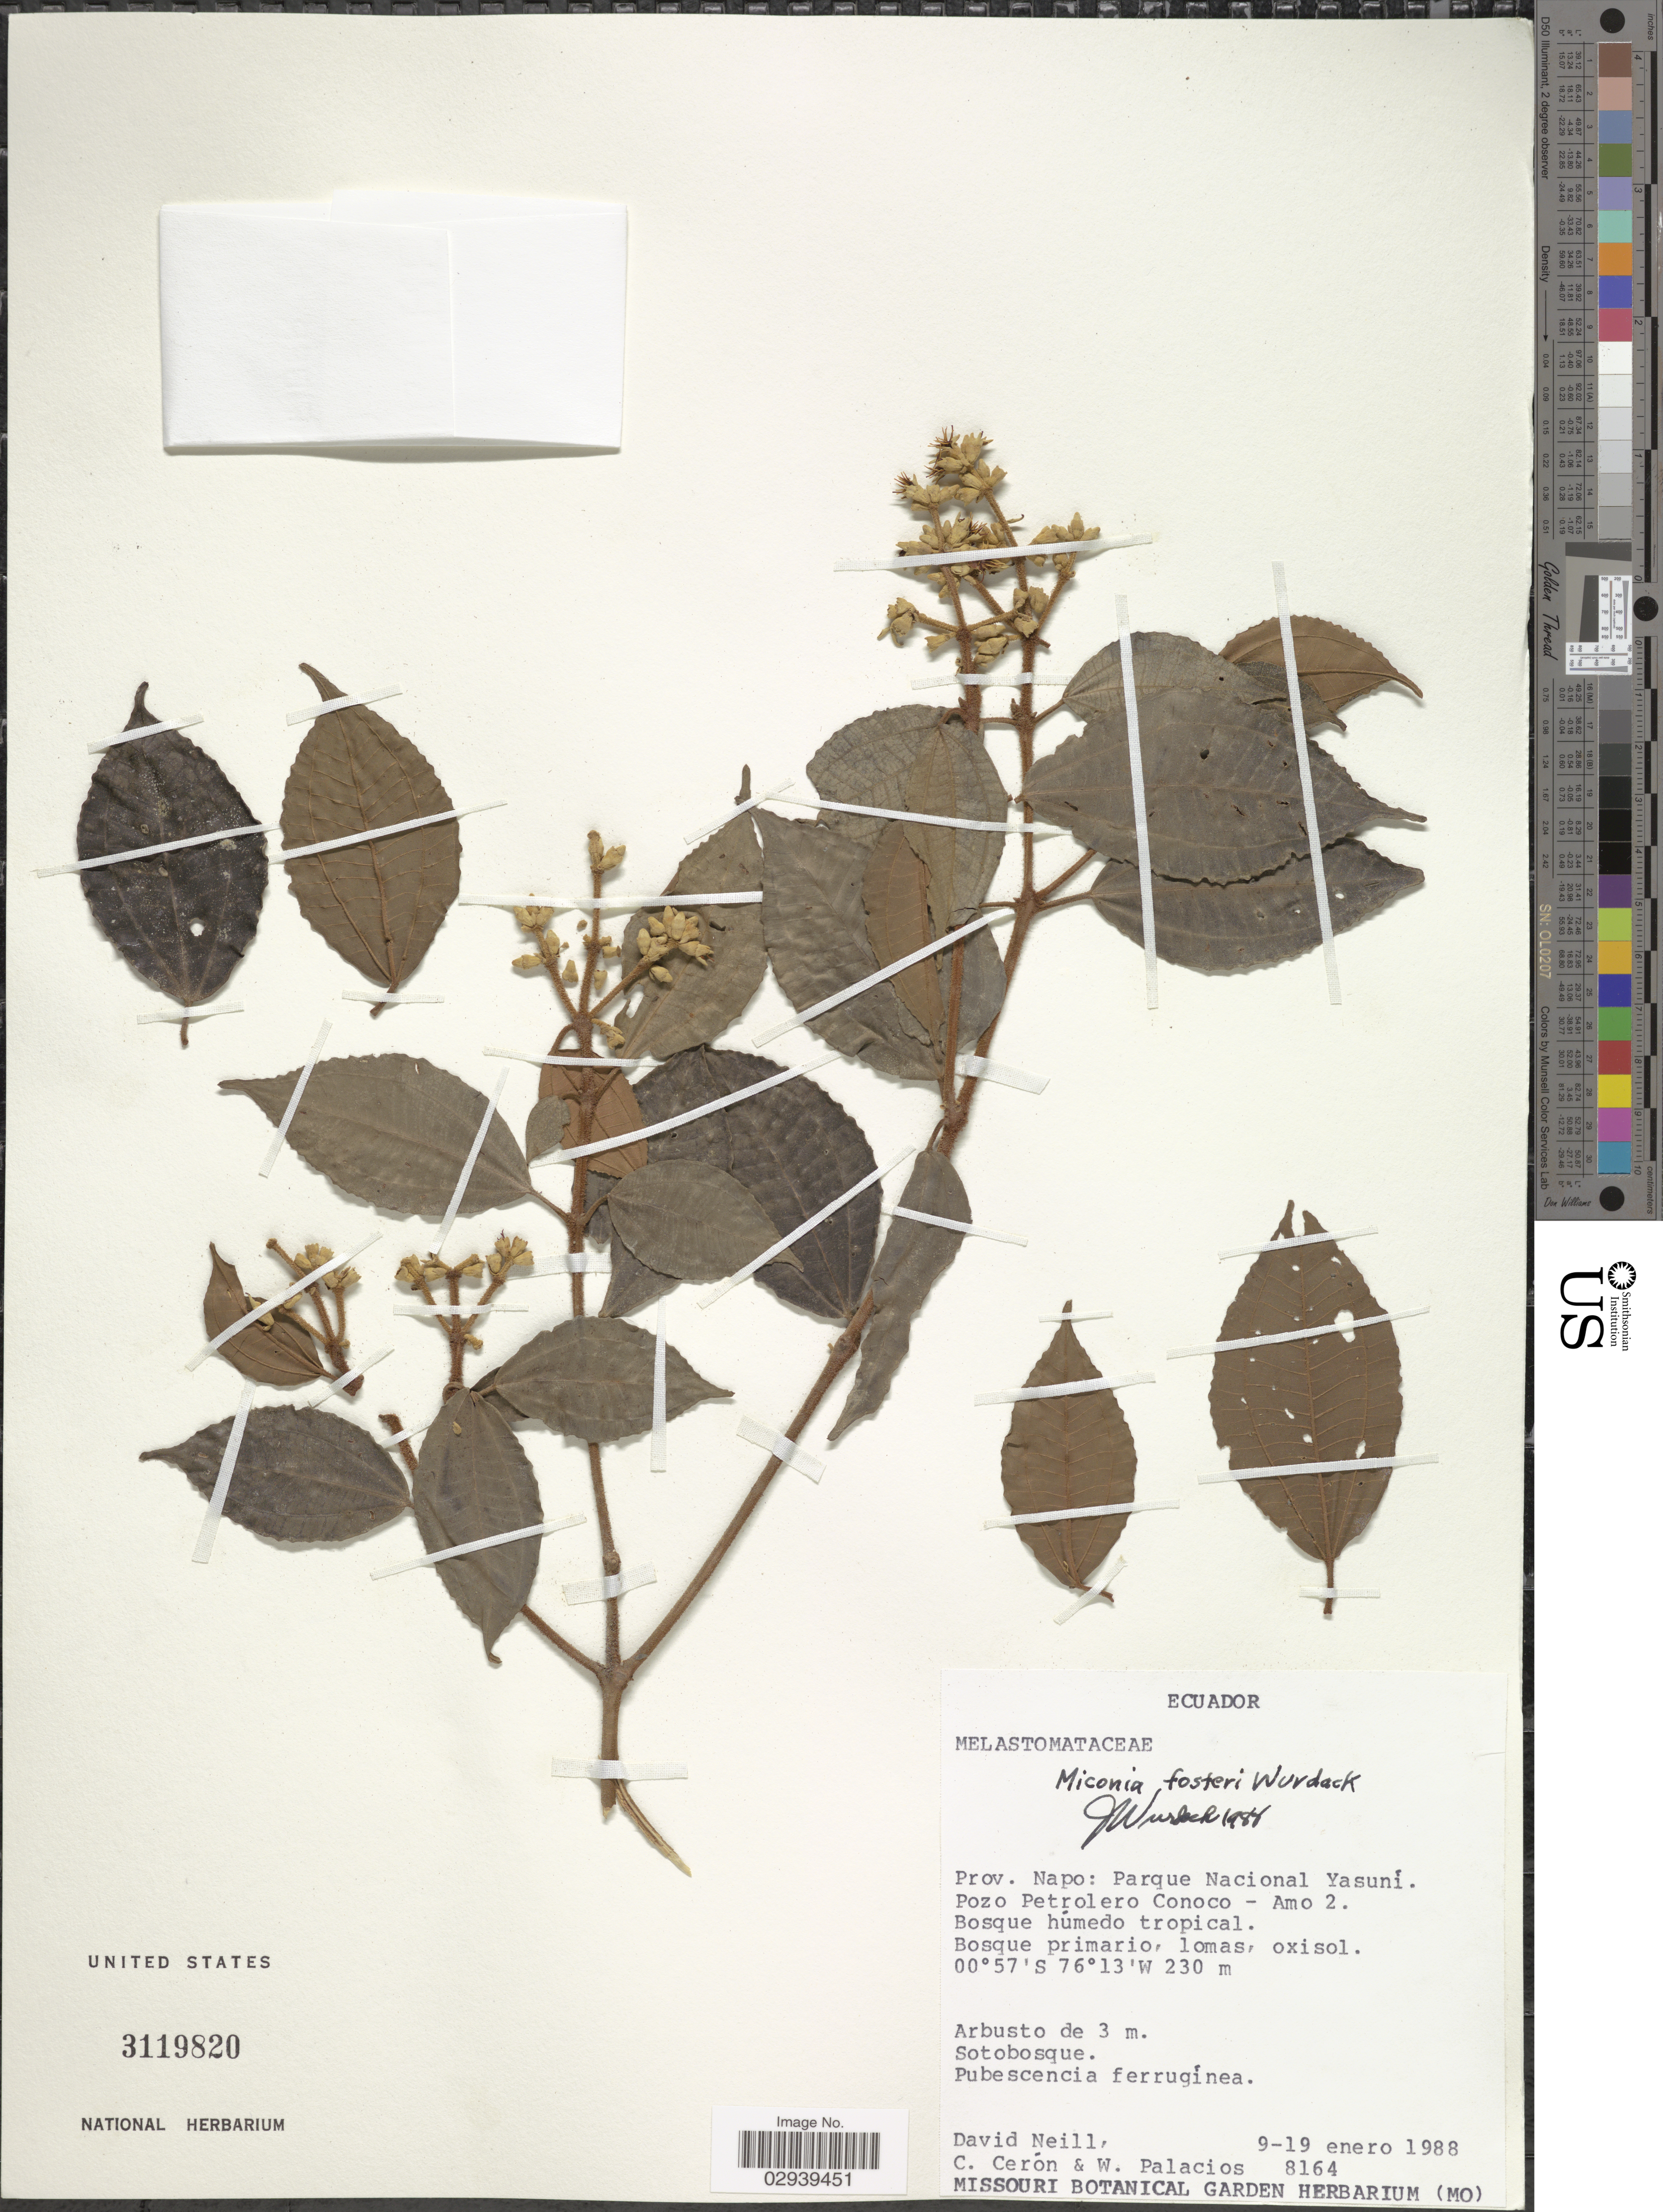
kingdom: Plantae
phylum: Tracheophyta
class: Magnoliopsida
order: Myrtales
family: Melastomataceae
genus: Miconia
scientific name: Miconia fosteri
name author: Wurdack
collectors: D. Neill, C. E. Cerón M. & W. Palacios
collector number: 8164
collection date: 1988-01-09/1988-01-19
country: Ecuador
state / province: Napo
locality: Parque Nacional Yasuni. Pozo Petrolero Conoco - Amo 2.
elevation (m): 230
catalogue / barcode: US 3119820